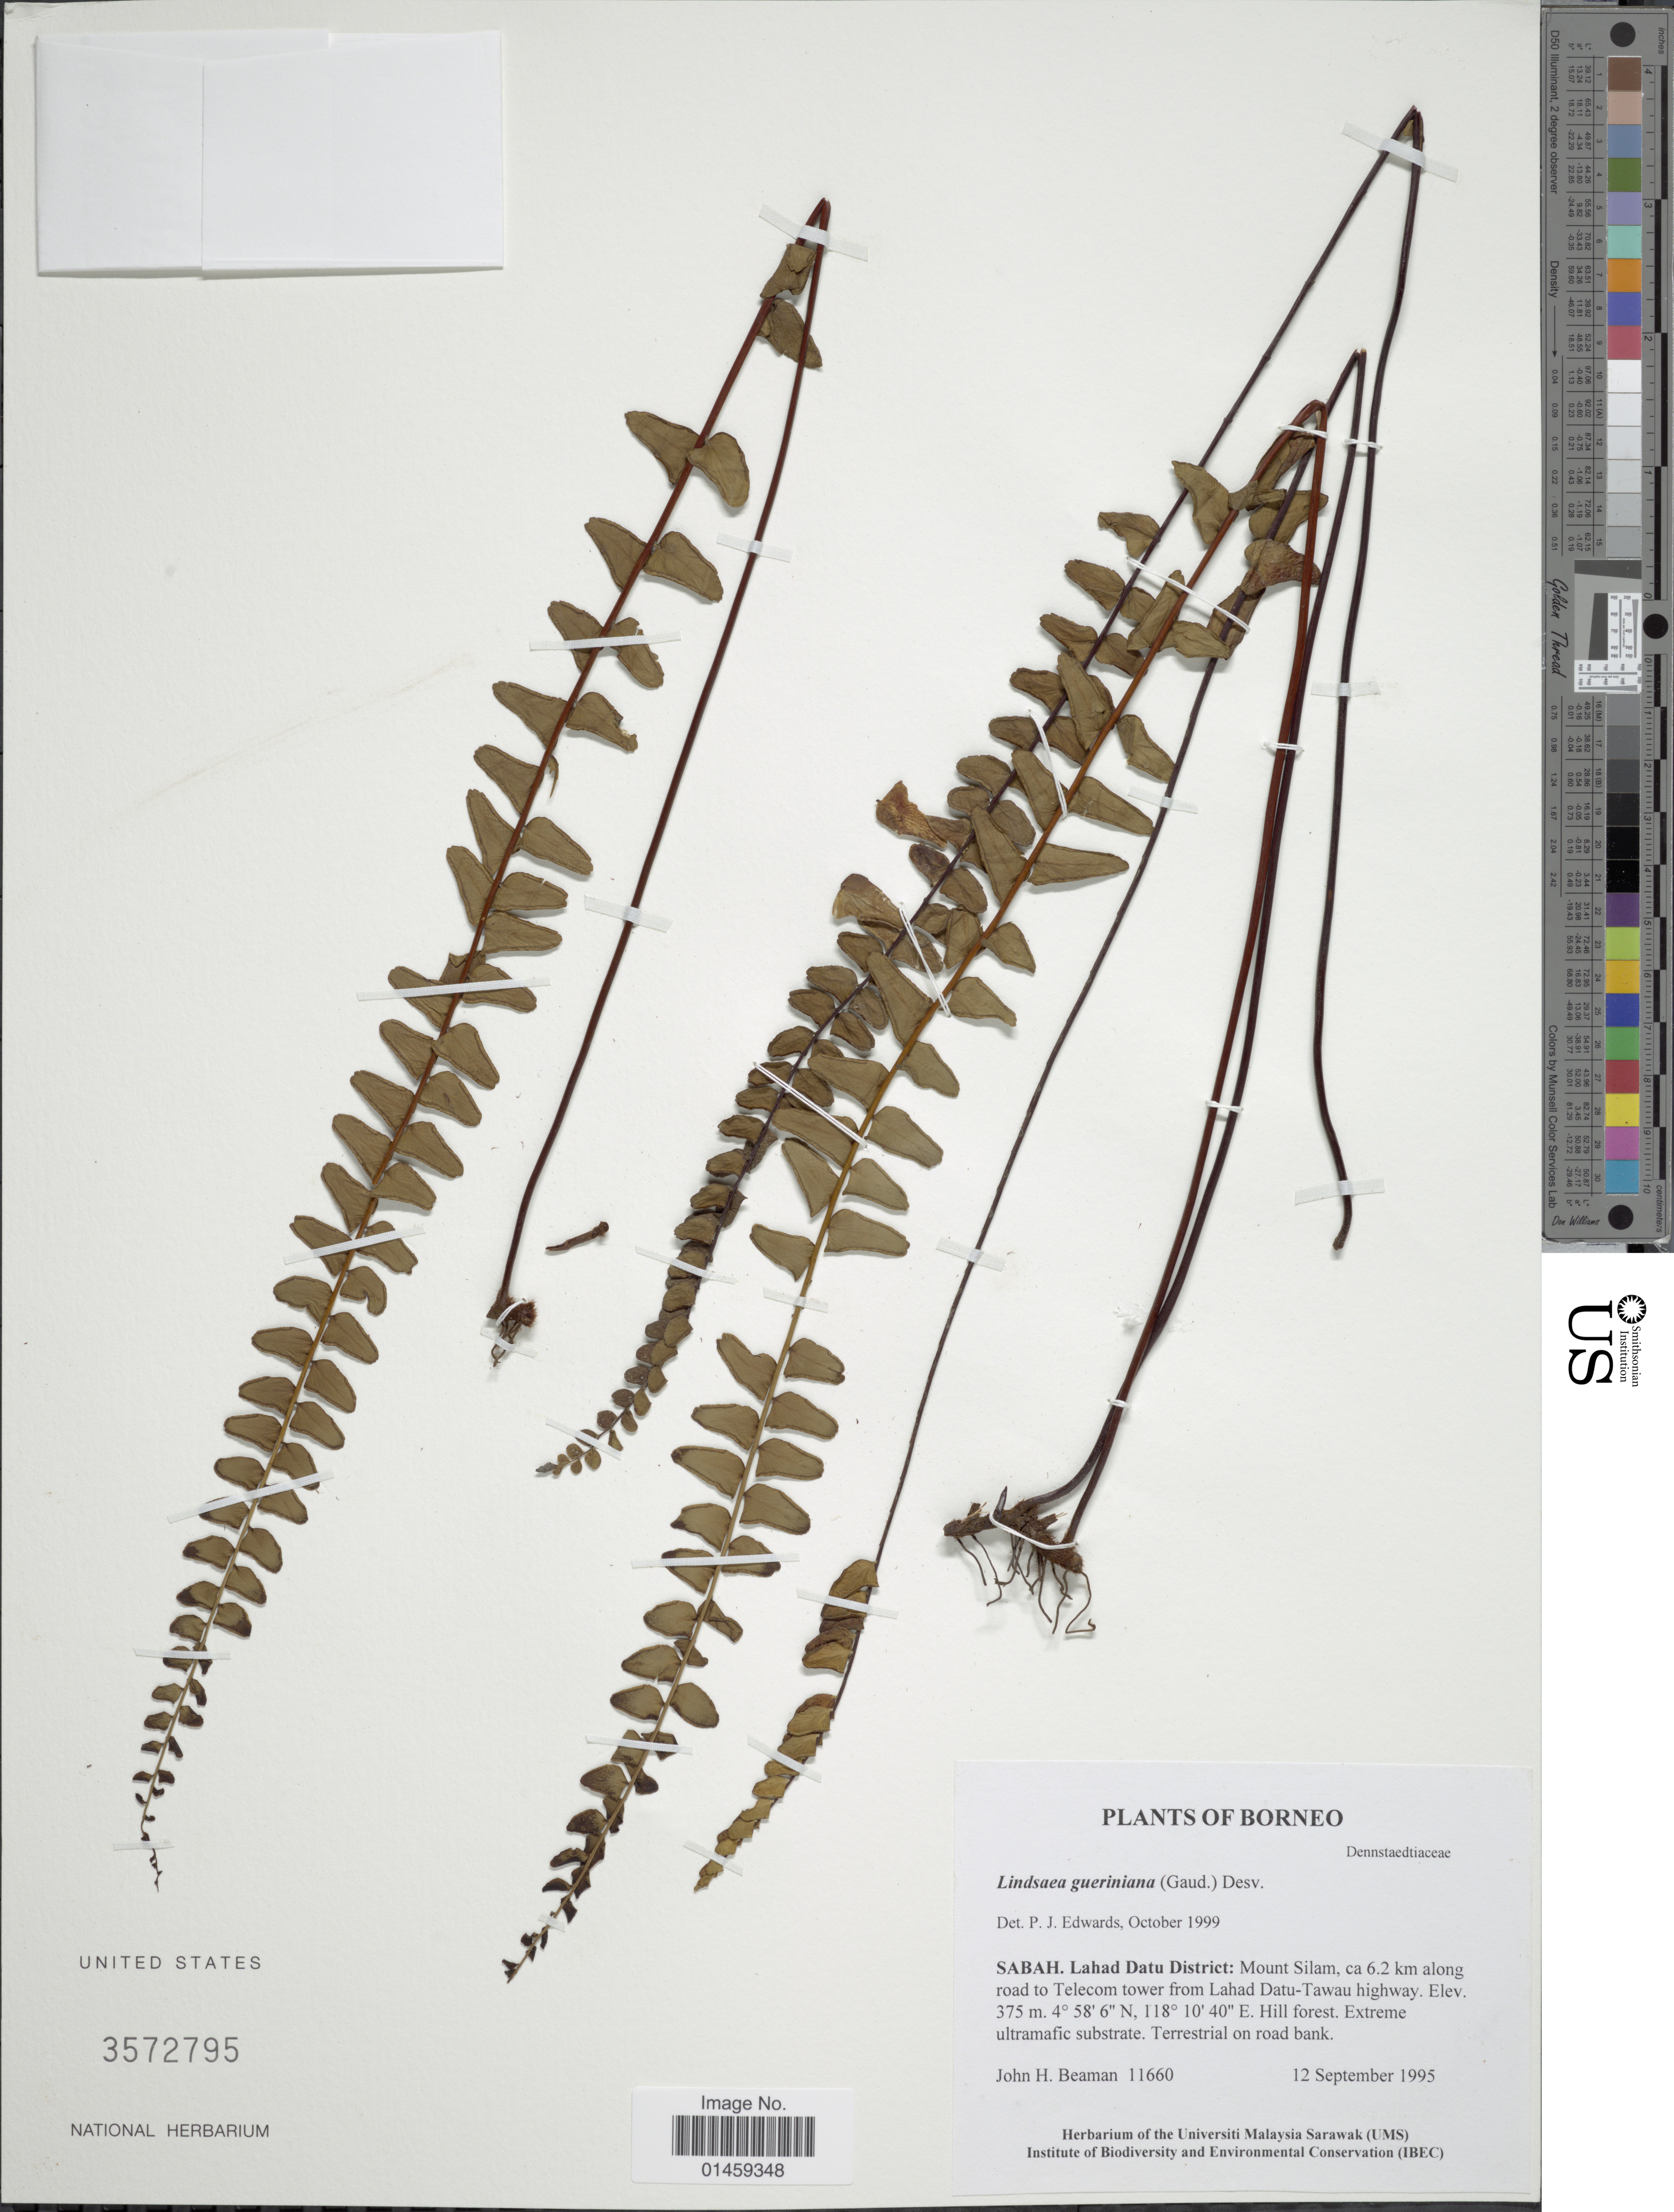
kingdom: Plantae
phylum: Tracheophyta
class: Polypodiopsida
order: Polypodiales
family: Lindsaeaceae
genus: Lindsaea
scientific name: Lindsaea gueriniana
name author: (Gaudich.) Desv.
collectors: J. H. Beaman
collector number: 11660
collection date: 1995-09-12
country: Malaysia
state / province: Sabah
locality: Lahad Datu District: Mount Silam, ca 6.2 km along road to telecom tower from Lahad Datu-Tawau highway.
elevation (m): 375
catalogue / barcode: US 3572795